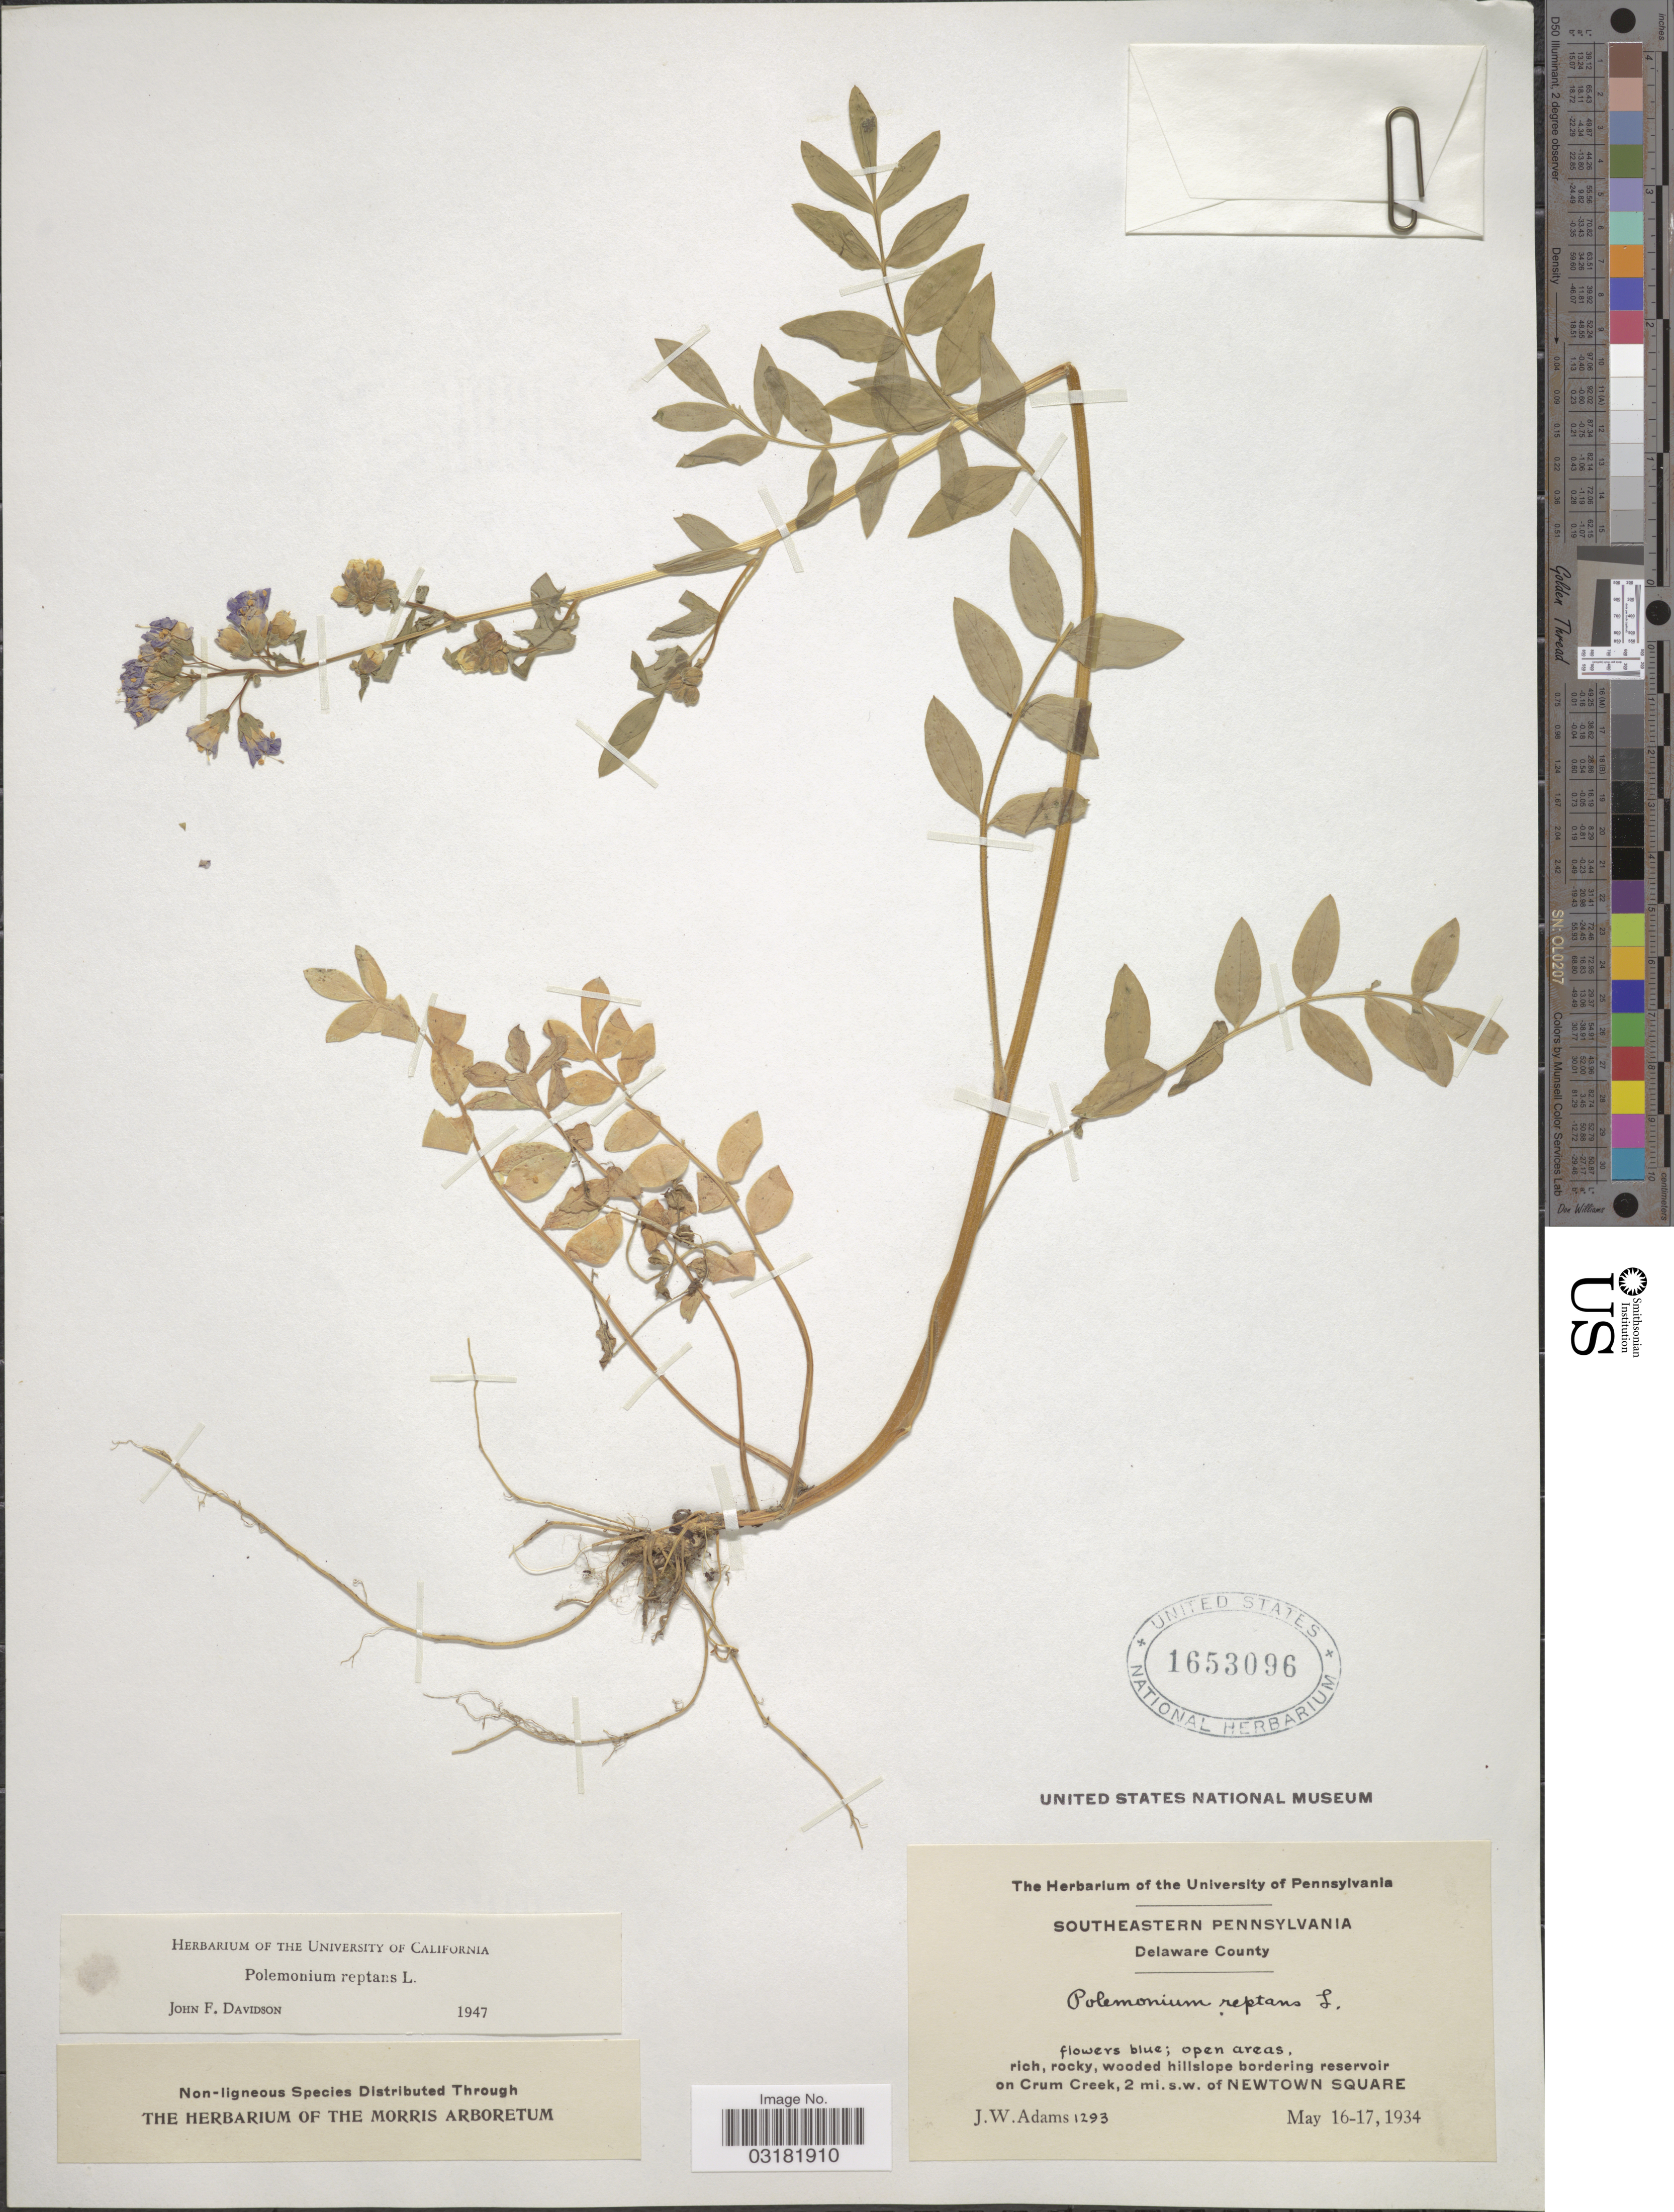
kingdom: Plantae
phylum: Tracheophyta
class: Magnoliopsida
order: Ericales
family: Polemoniaceae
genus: Polemonium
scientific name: Polemonium reptans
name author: L.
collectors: J. Adams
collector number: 1293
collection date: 1934-05-16/1934-05-17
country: United States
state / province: Pennsylvania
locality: Southeastern Pennsylvania, Delaware County, open areas rich, rocky, wooded hillslope bordering reservoir on Crum Creek, 2 mi. s.w. of Newtown Square.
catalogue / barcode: US 1653096